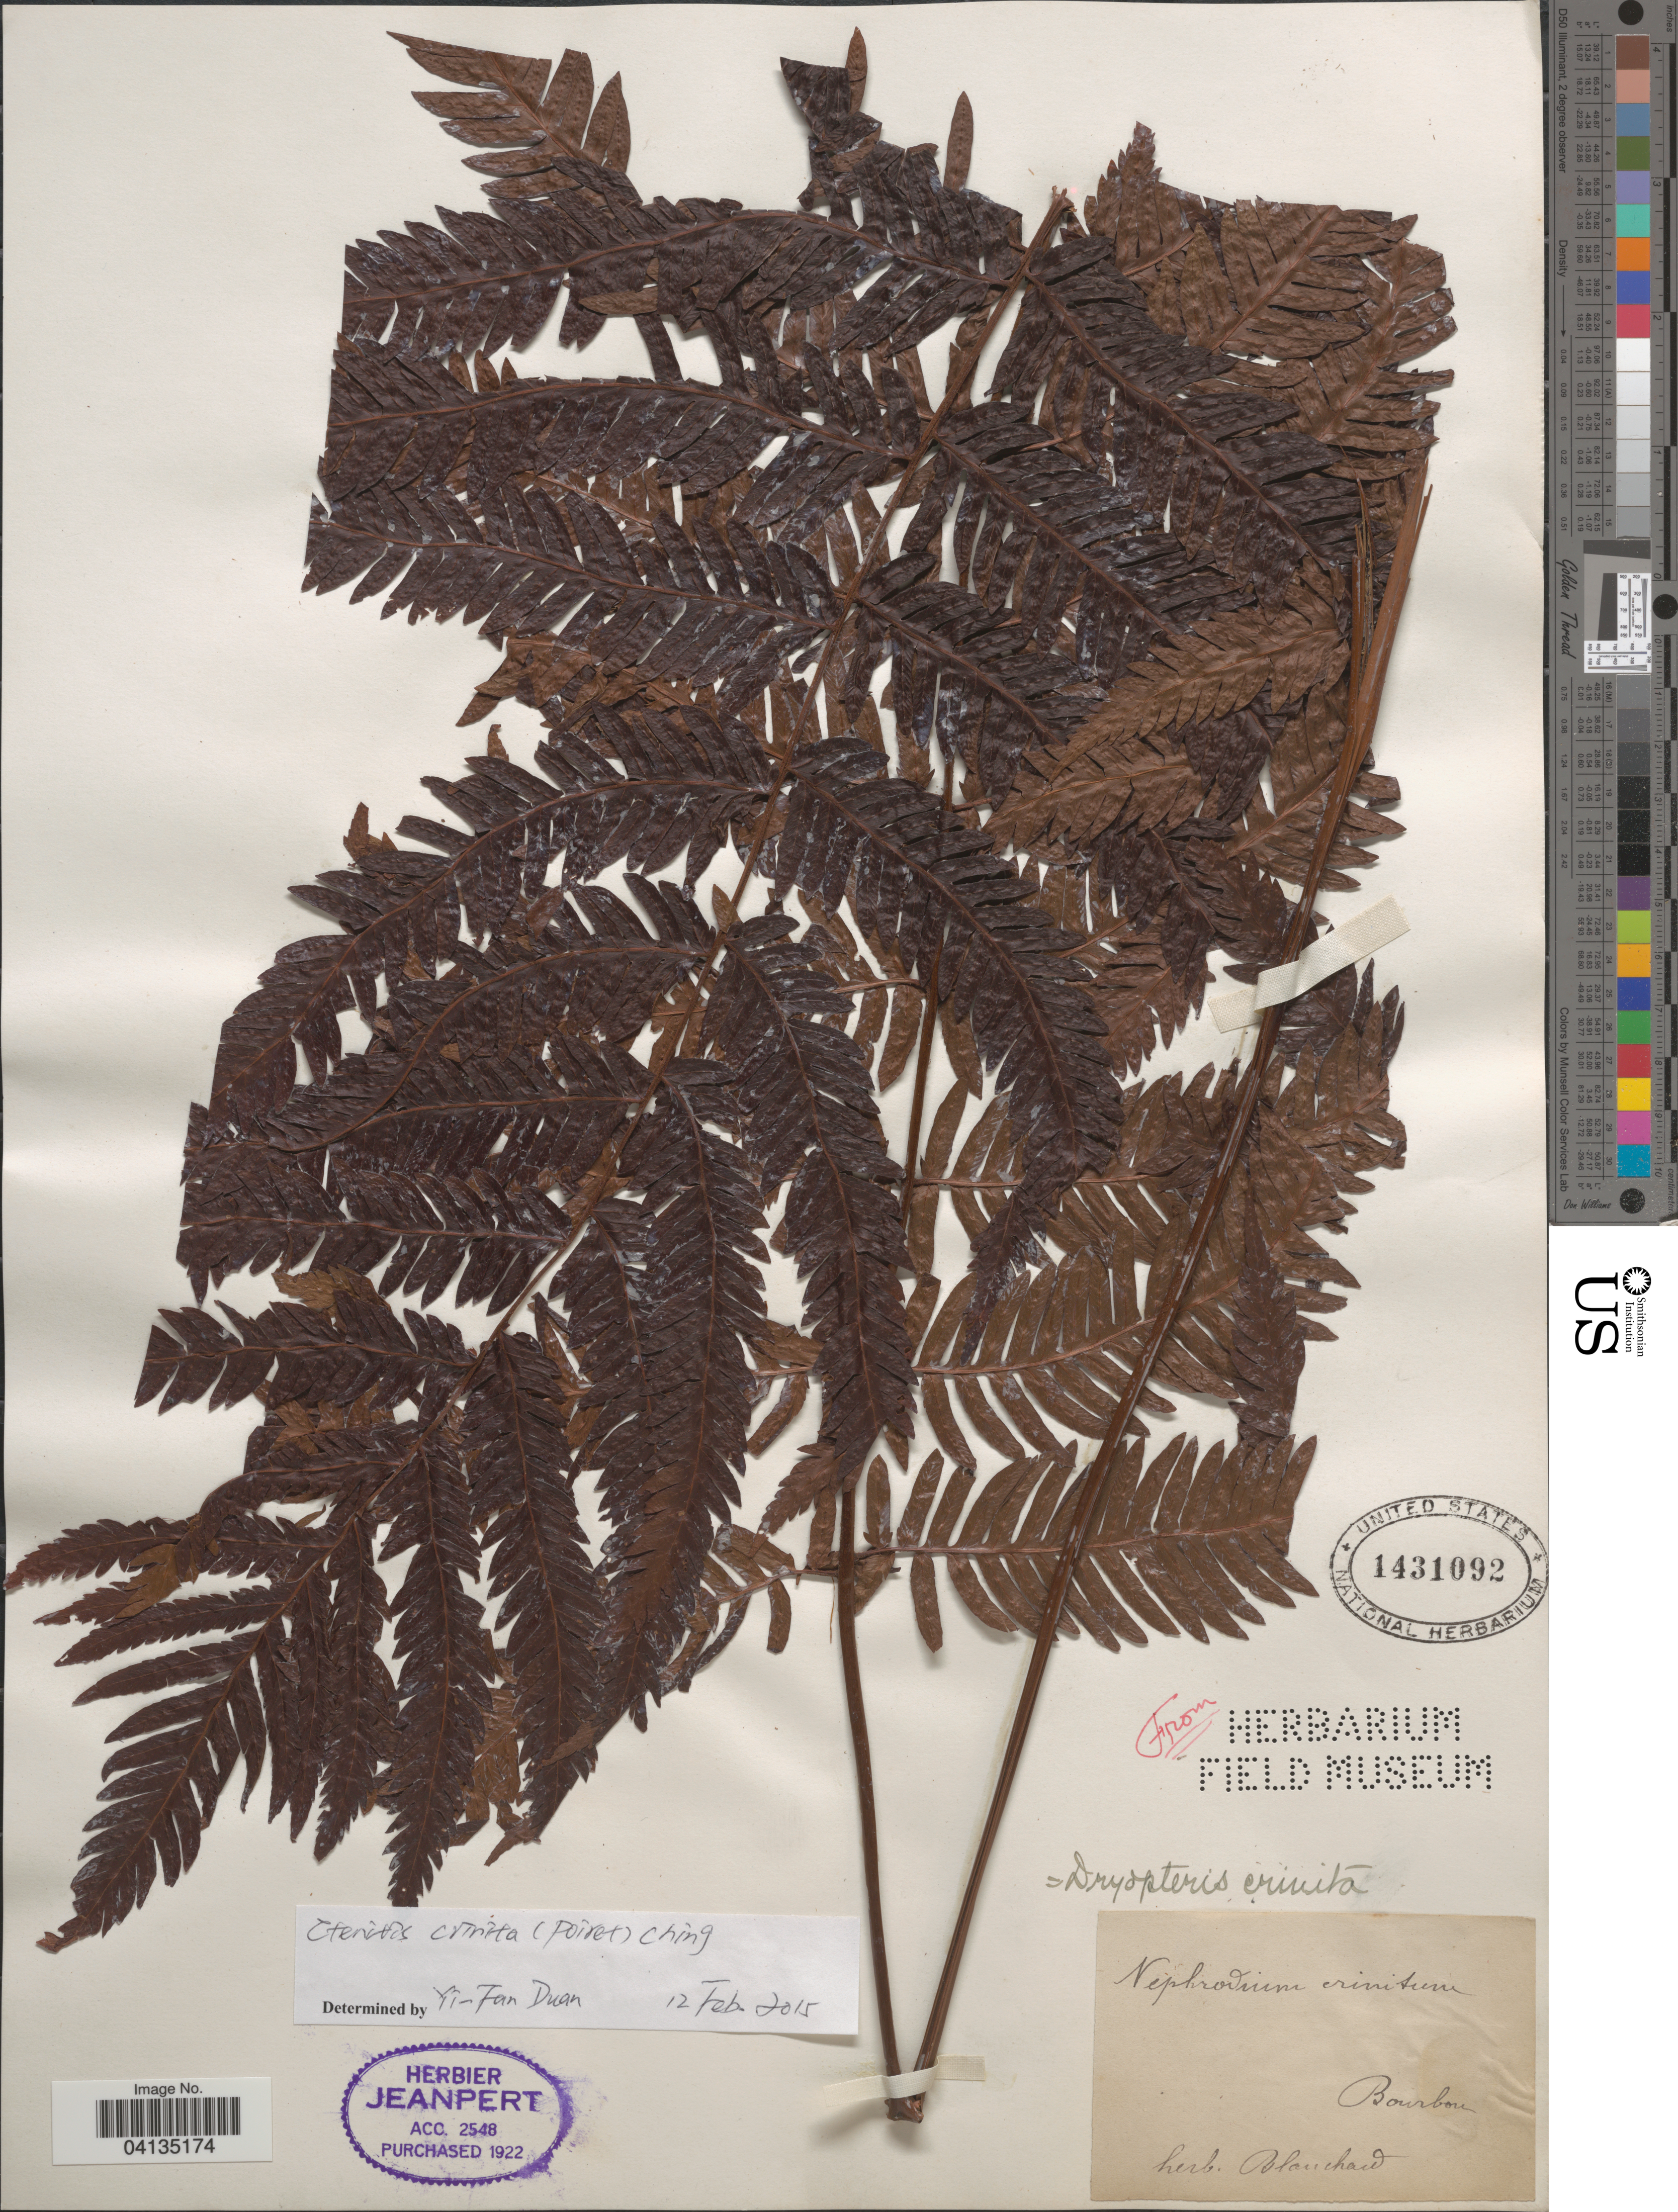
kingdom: Plantae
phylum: Tracheophyta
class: Polypodiopsida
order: Polypodiales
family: Dryopteridaceae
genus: Ctenitis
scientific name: Ctenitis crinita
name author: (Poir.) Ching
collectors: Ex herb. Blanchard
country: Réunion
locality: Bourbon.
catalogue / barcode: US 1431092